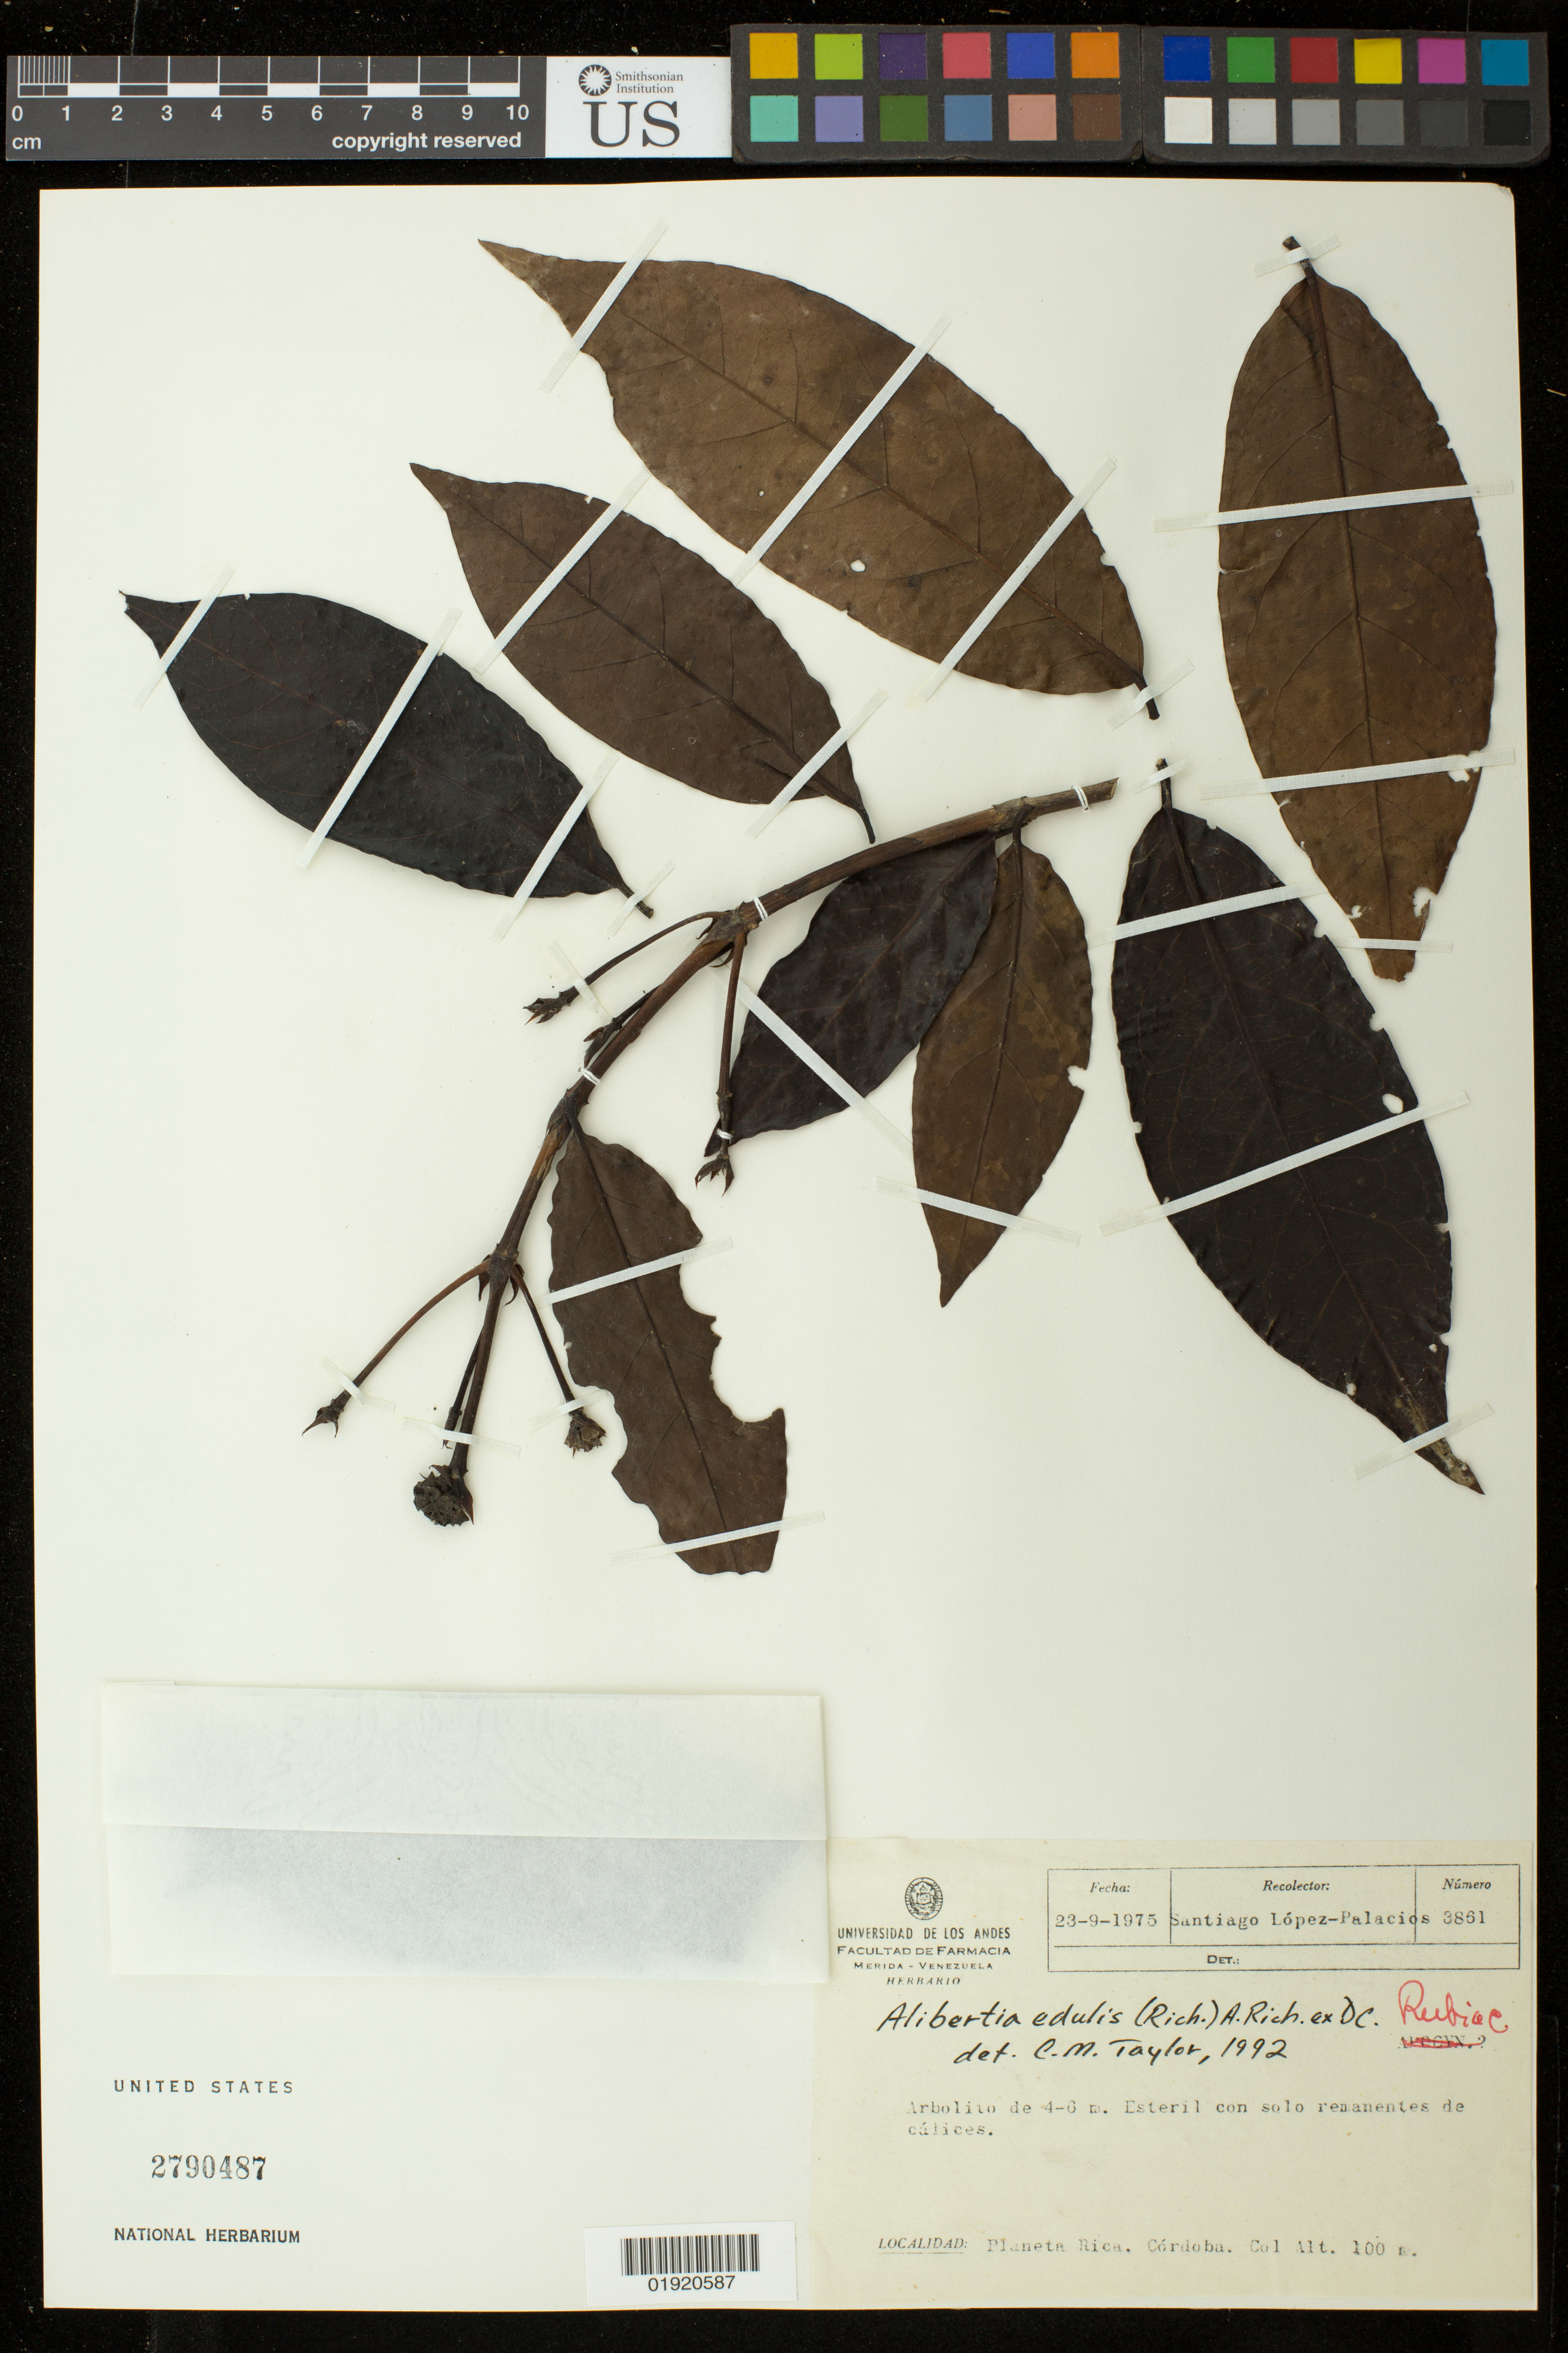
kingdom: Plantae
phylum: Tracheophyta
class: Magnoliopsida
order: Gentianales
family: Rubiaceae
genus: Alibertia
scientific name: Alibertia edulis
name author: (Rich.) A. Rich. ex DC.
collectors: S. López-Palacios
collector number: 3861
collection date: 1975-09-23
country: Colombia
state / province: Córdoba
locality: Planeta Rica. Cordoba.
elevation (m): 100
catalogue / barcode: US 2790487